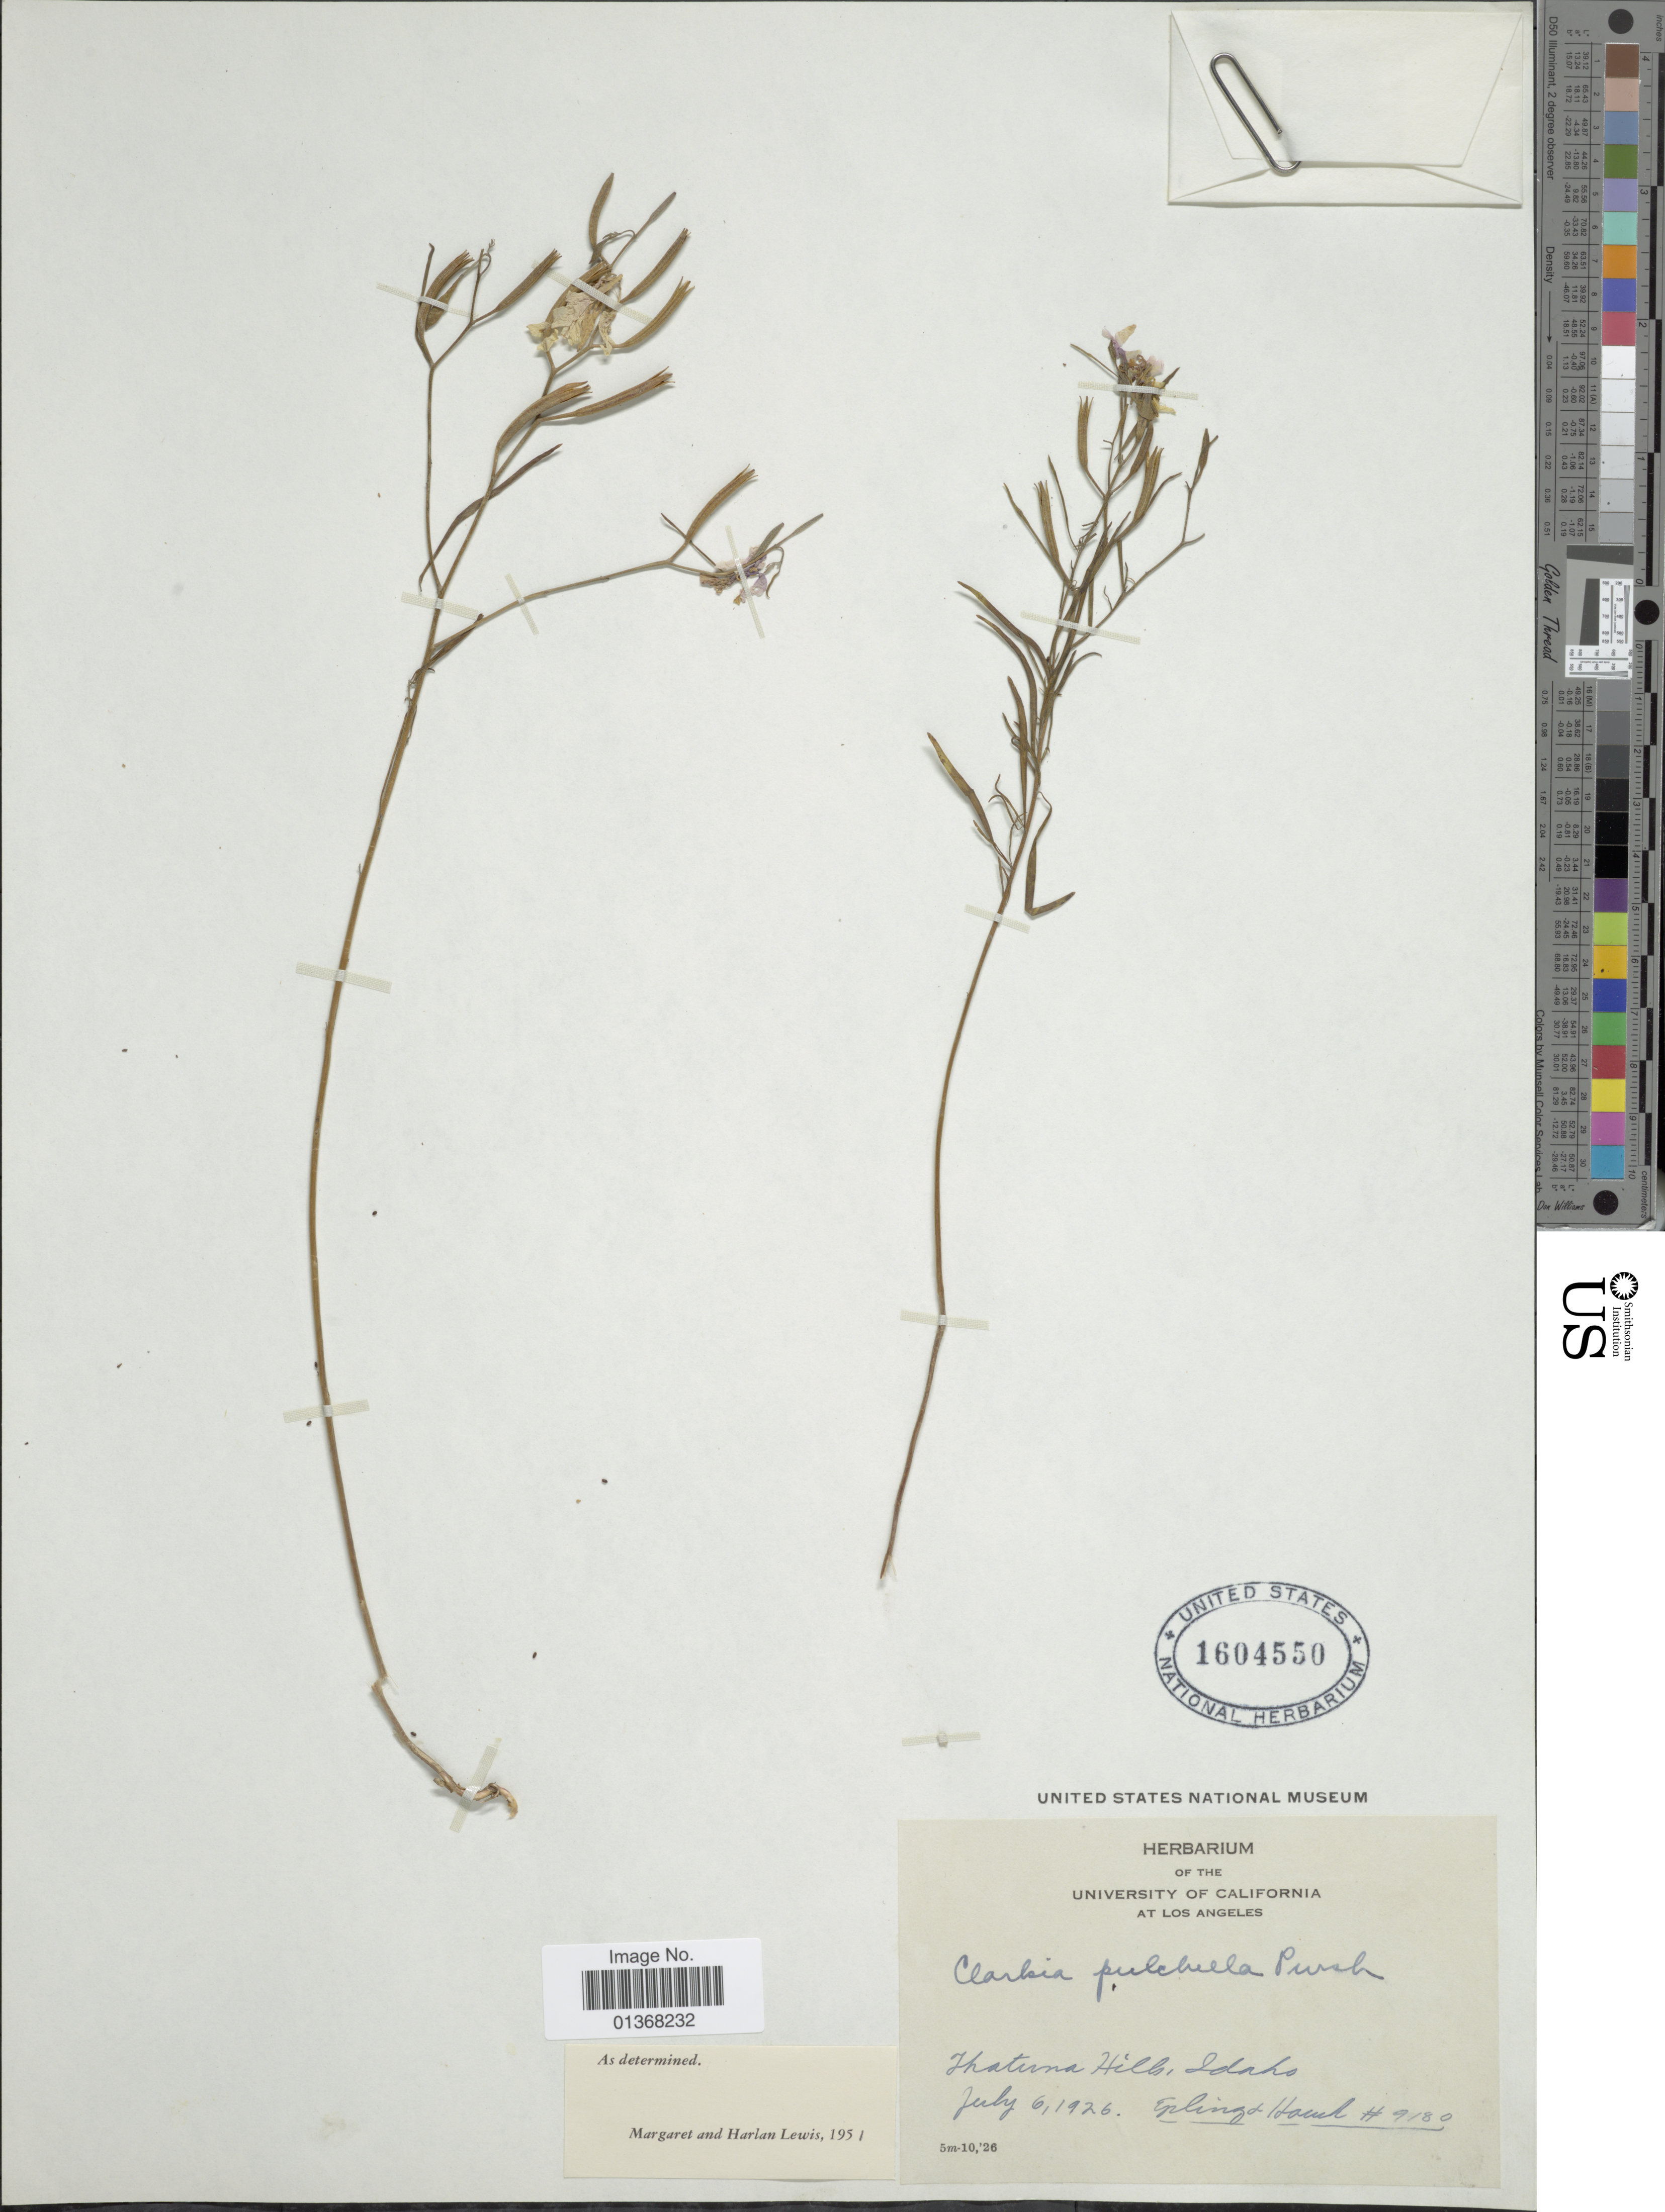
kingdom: Plantae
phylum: Tracheophyta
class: Magnoliopsida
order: Myrtales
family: Onagraceae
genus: Clarkia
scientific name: Clarkia pulchella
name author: Pursh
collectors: -- Epling & Howell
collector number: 9180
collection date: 1926-07-06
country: United States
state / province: Idaho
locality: Ihatuma Hills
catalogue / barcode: US 1604550